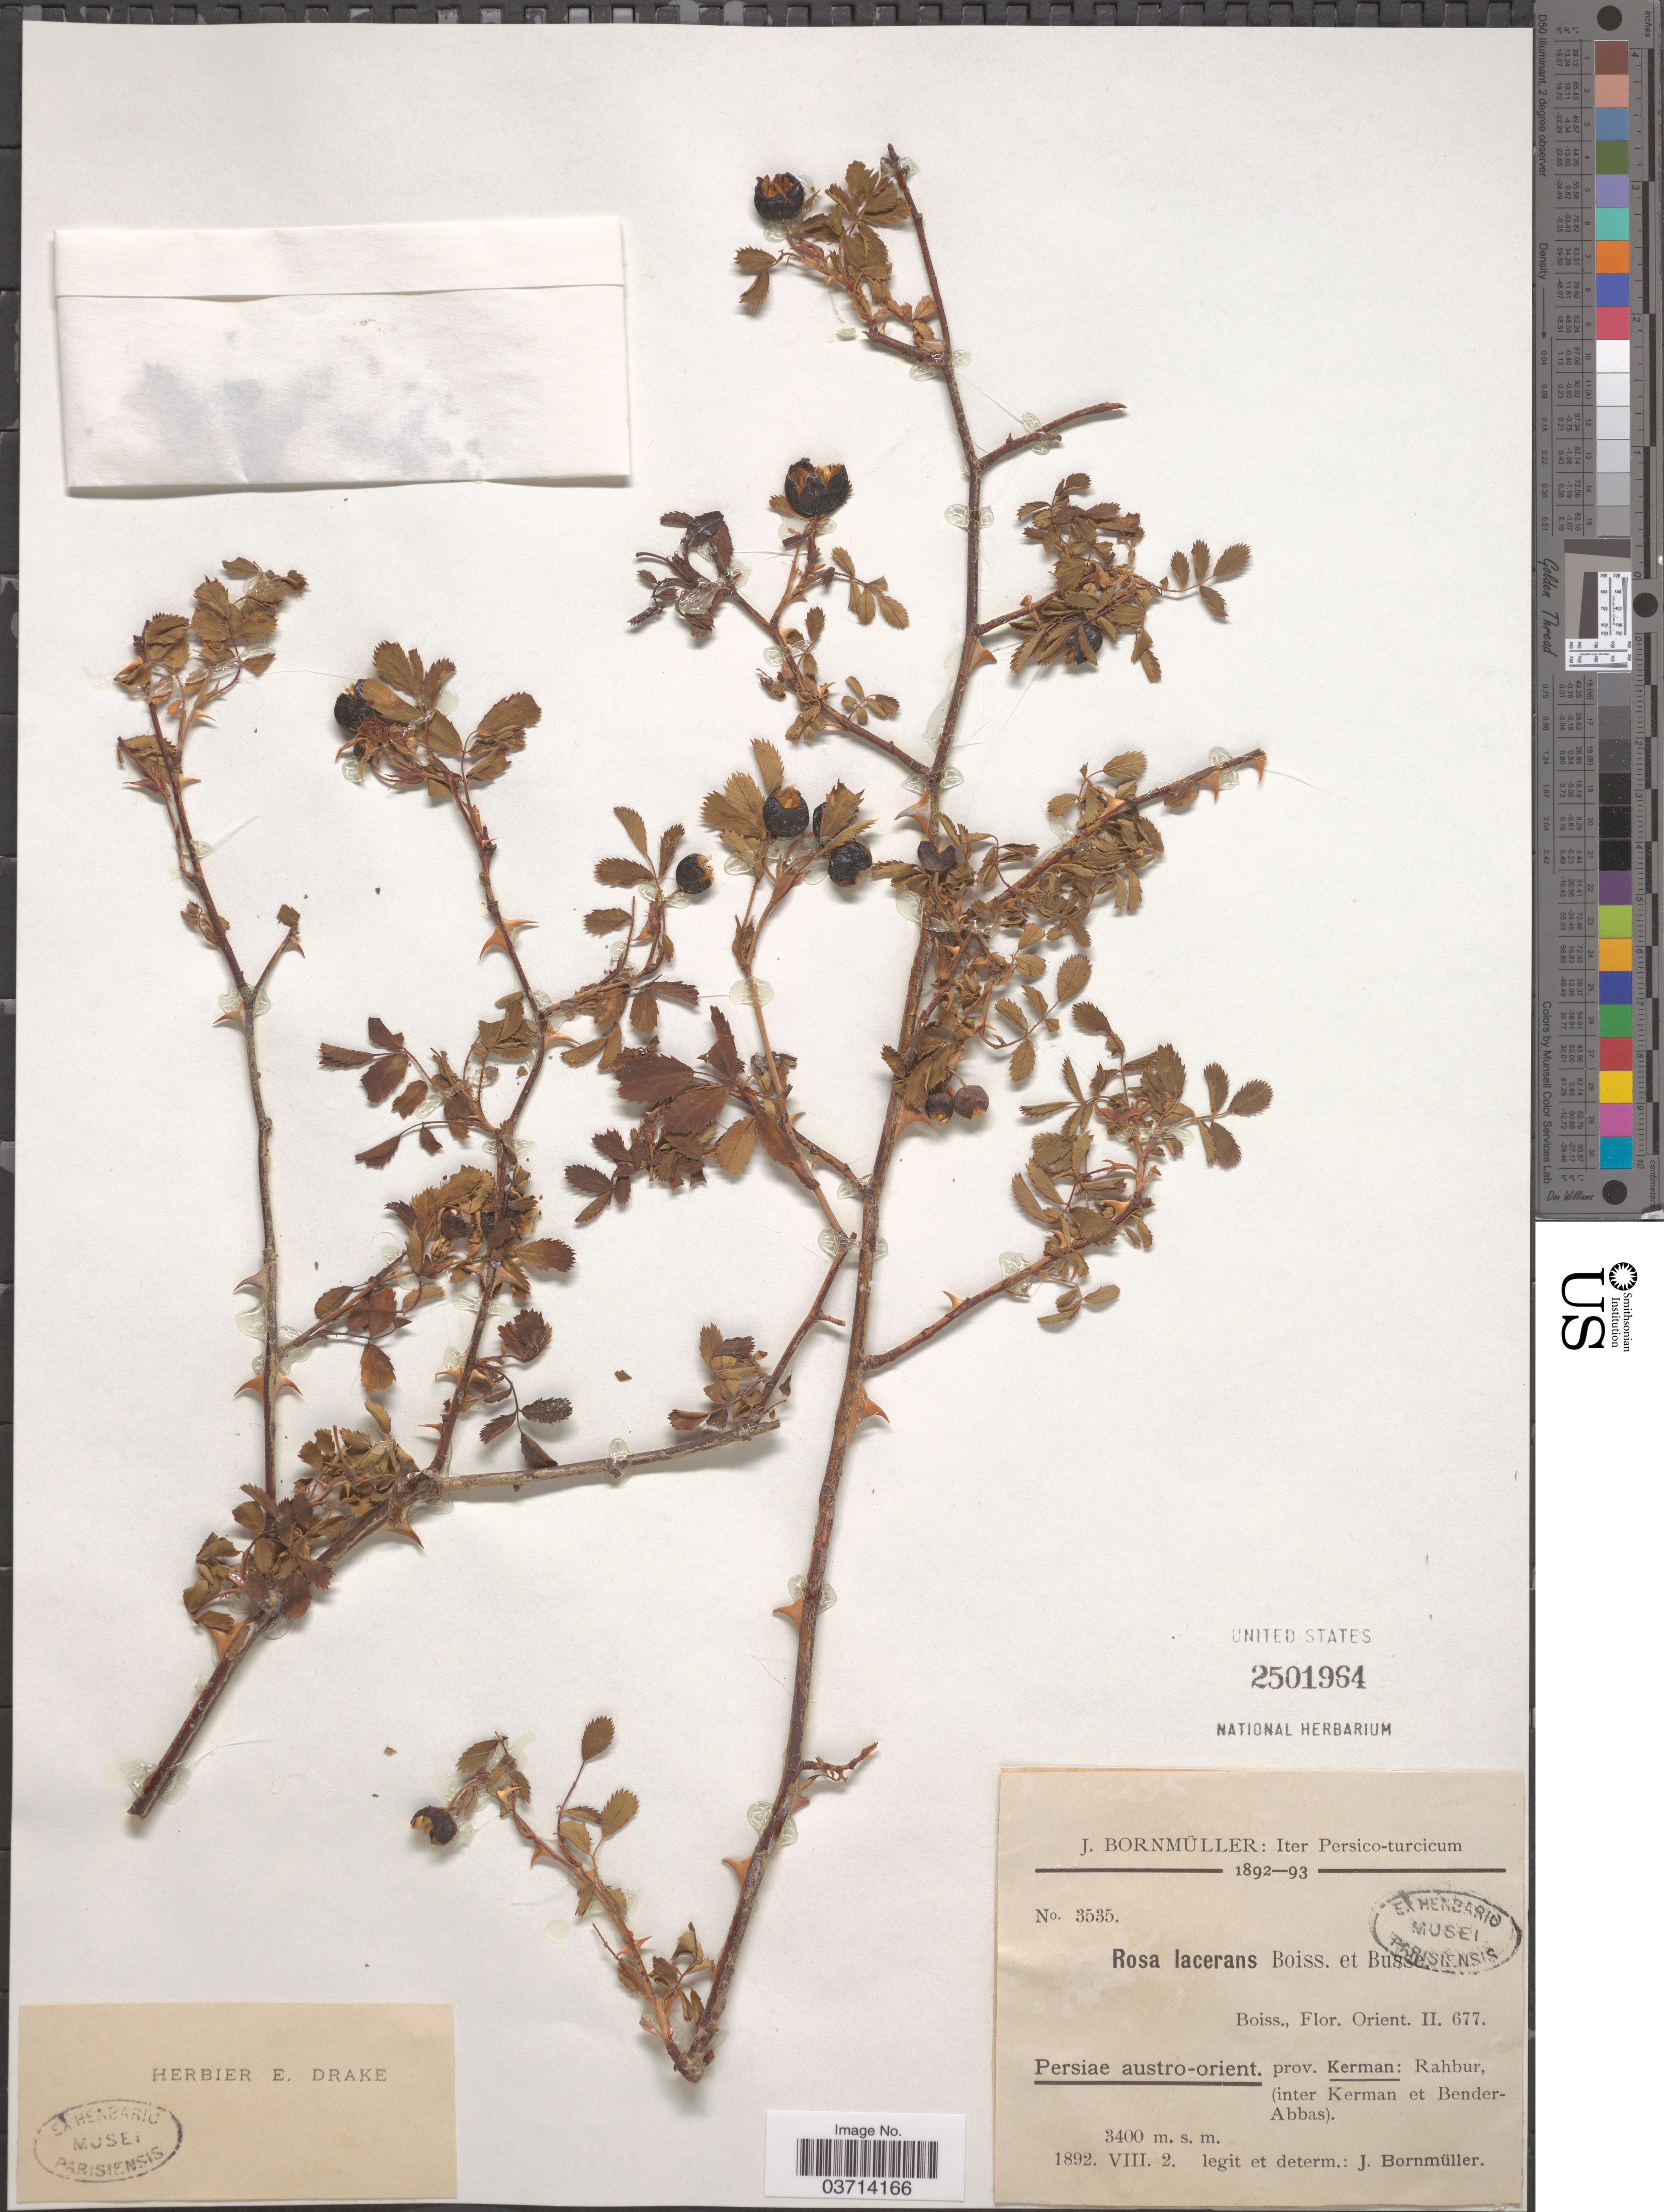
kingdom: Plantae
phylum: Tracheophyta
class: Magnoliopsida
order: Rosales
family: Rosaceae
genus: Rosa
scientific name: Rosa lacerans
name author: Boiss. & Buhse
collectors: J. Bornmüller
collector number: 3535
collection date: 1892-08-02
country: Iran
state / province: Kerman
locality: Persiae austro-orient. prov. Kerman: Rahbur, (inter Kerman et Bender-Abbas).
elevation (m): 3400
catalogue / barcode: US 2501964